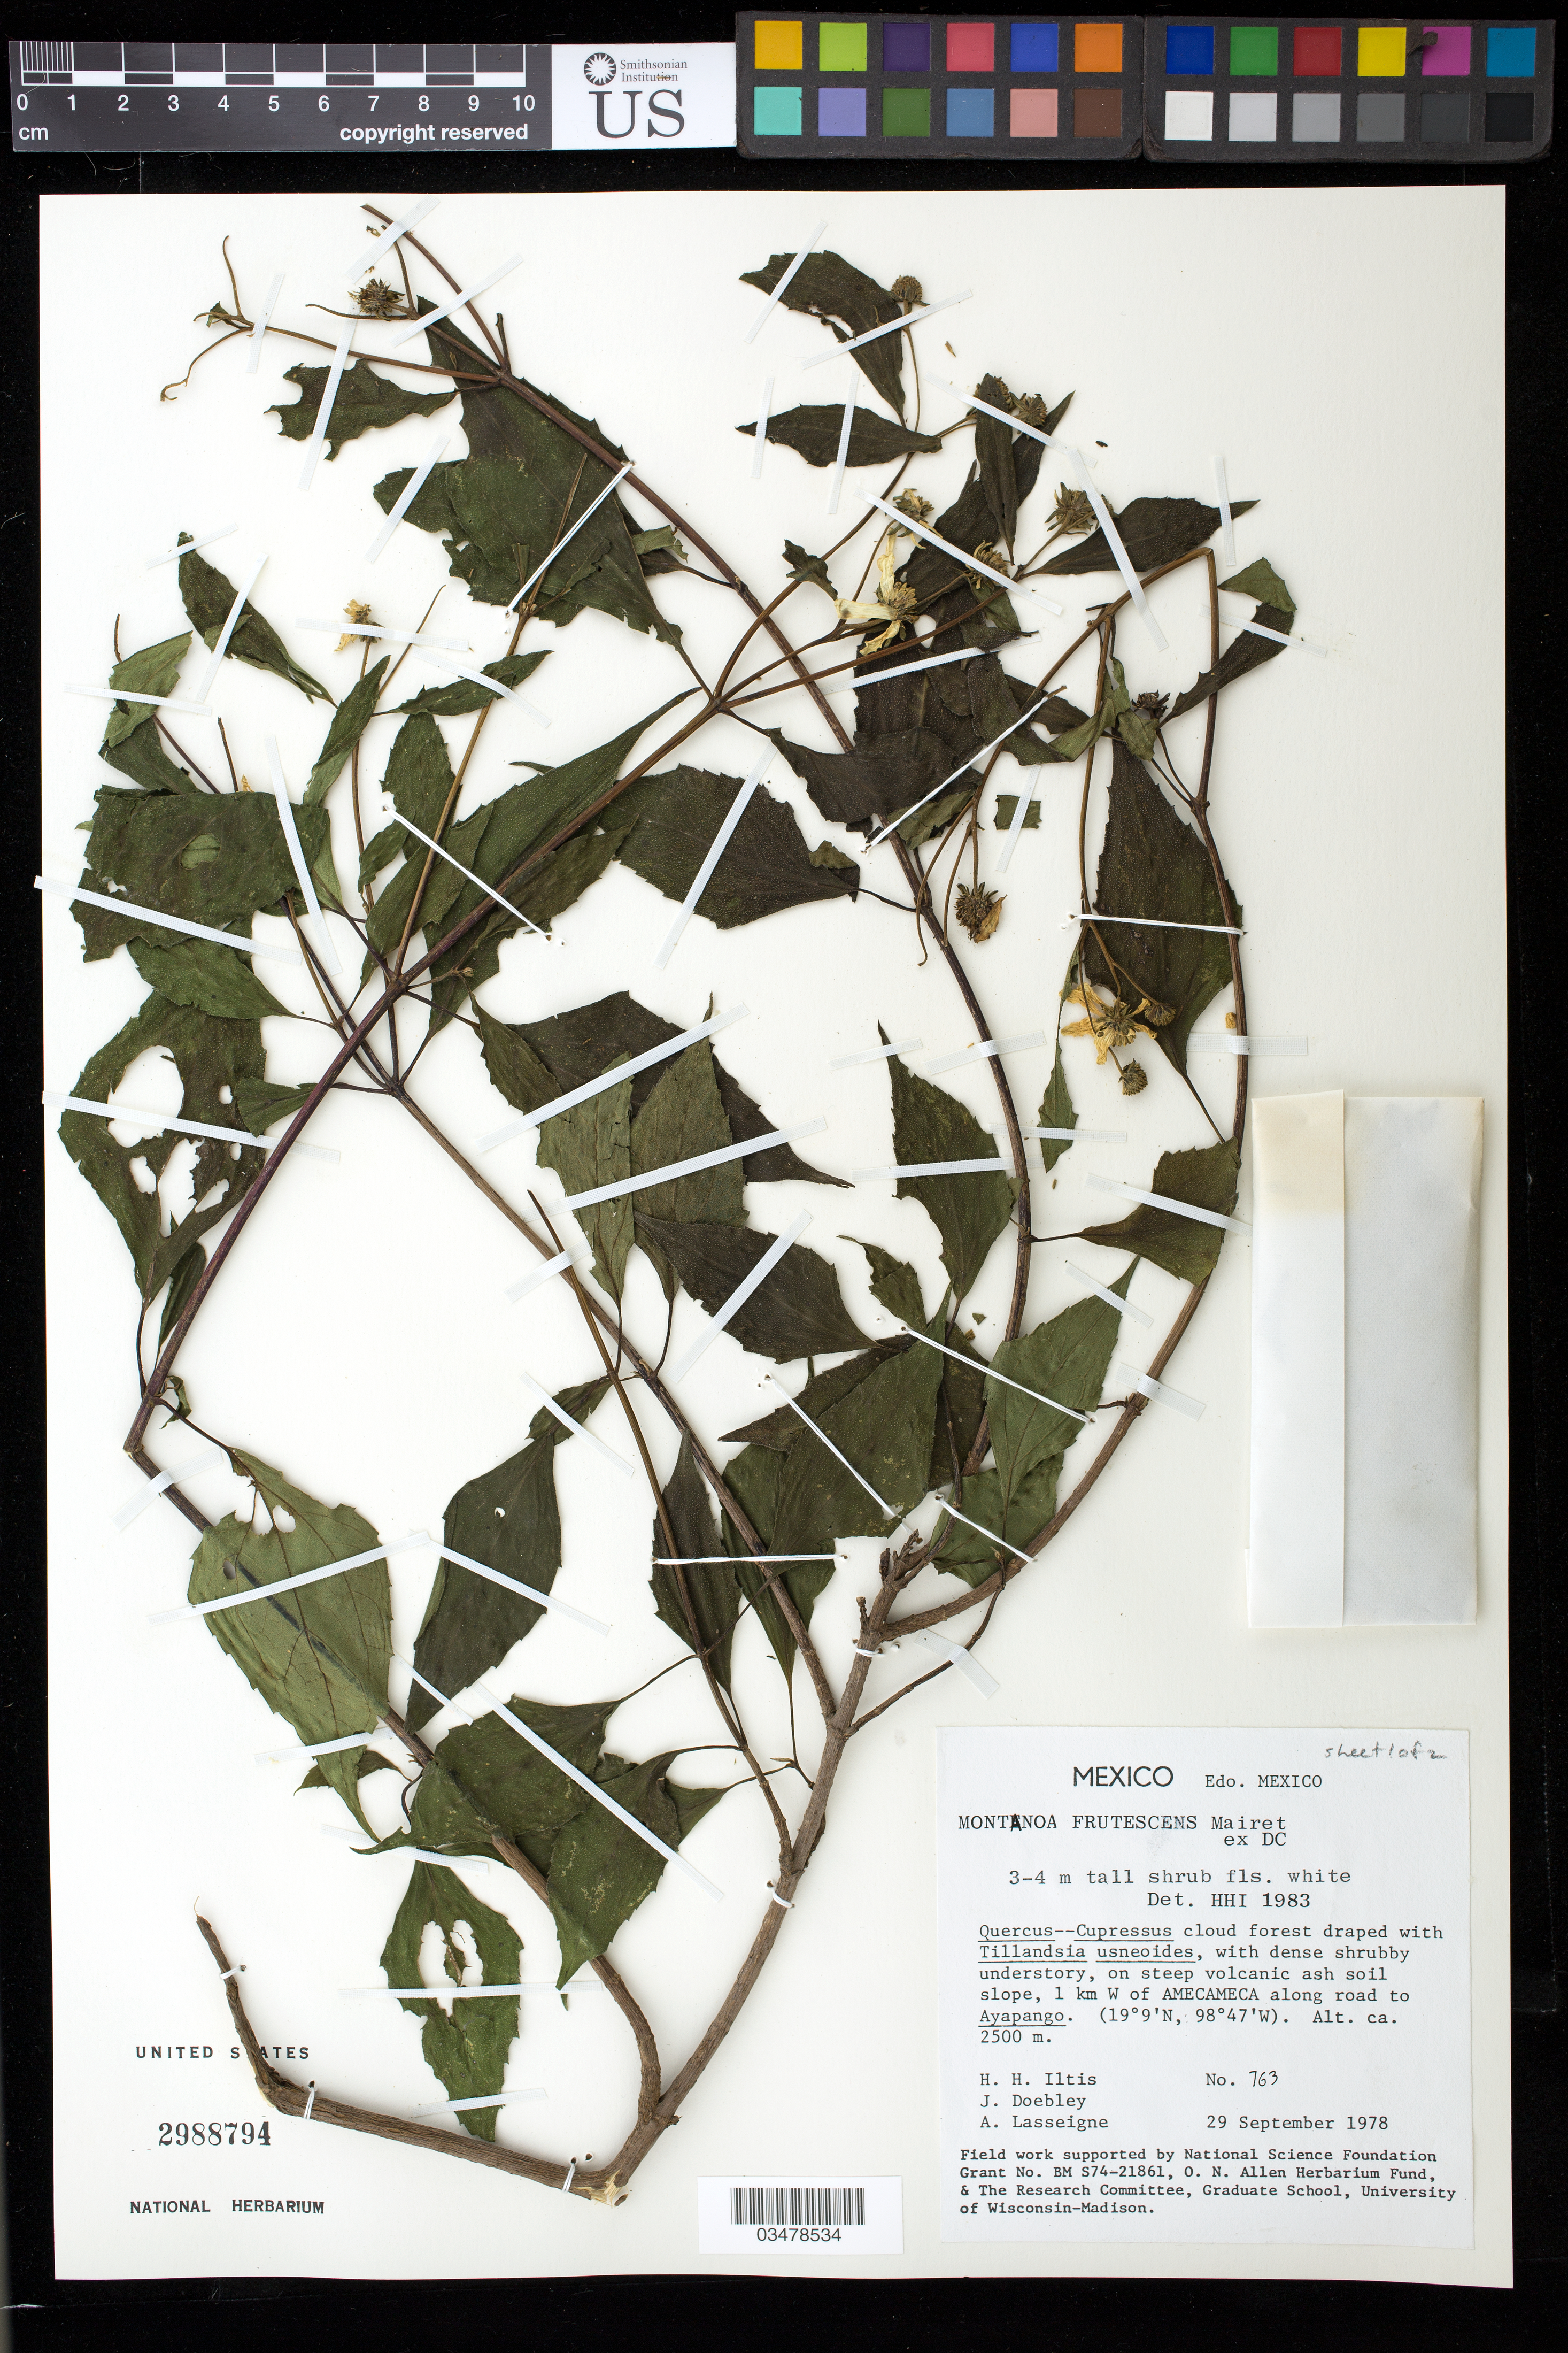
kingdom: Plantae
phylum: Tracheophyta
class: Magnoliopsida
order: Asterales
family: Asteraceae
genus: Montanoa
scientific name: Montanoa frutescens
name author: Mairet ex DC.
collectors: H. H. Iltis, J. F. Doebley & A. Lasseigne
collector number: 763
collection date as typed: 29 Sep 1978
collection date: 1978-09-29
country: Mexico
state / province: México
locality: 1 km W of Amecameca along road to Ayapango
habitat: Quercus-Cupressus cloud forest draped with Tillandsia usneoides, with dense shrubby understory, on steep volcanic ash soil slope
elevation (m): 2500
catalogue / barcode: US 2988794